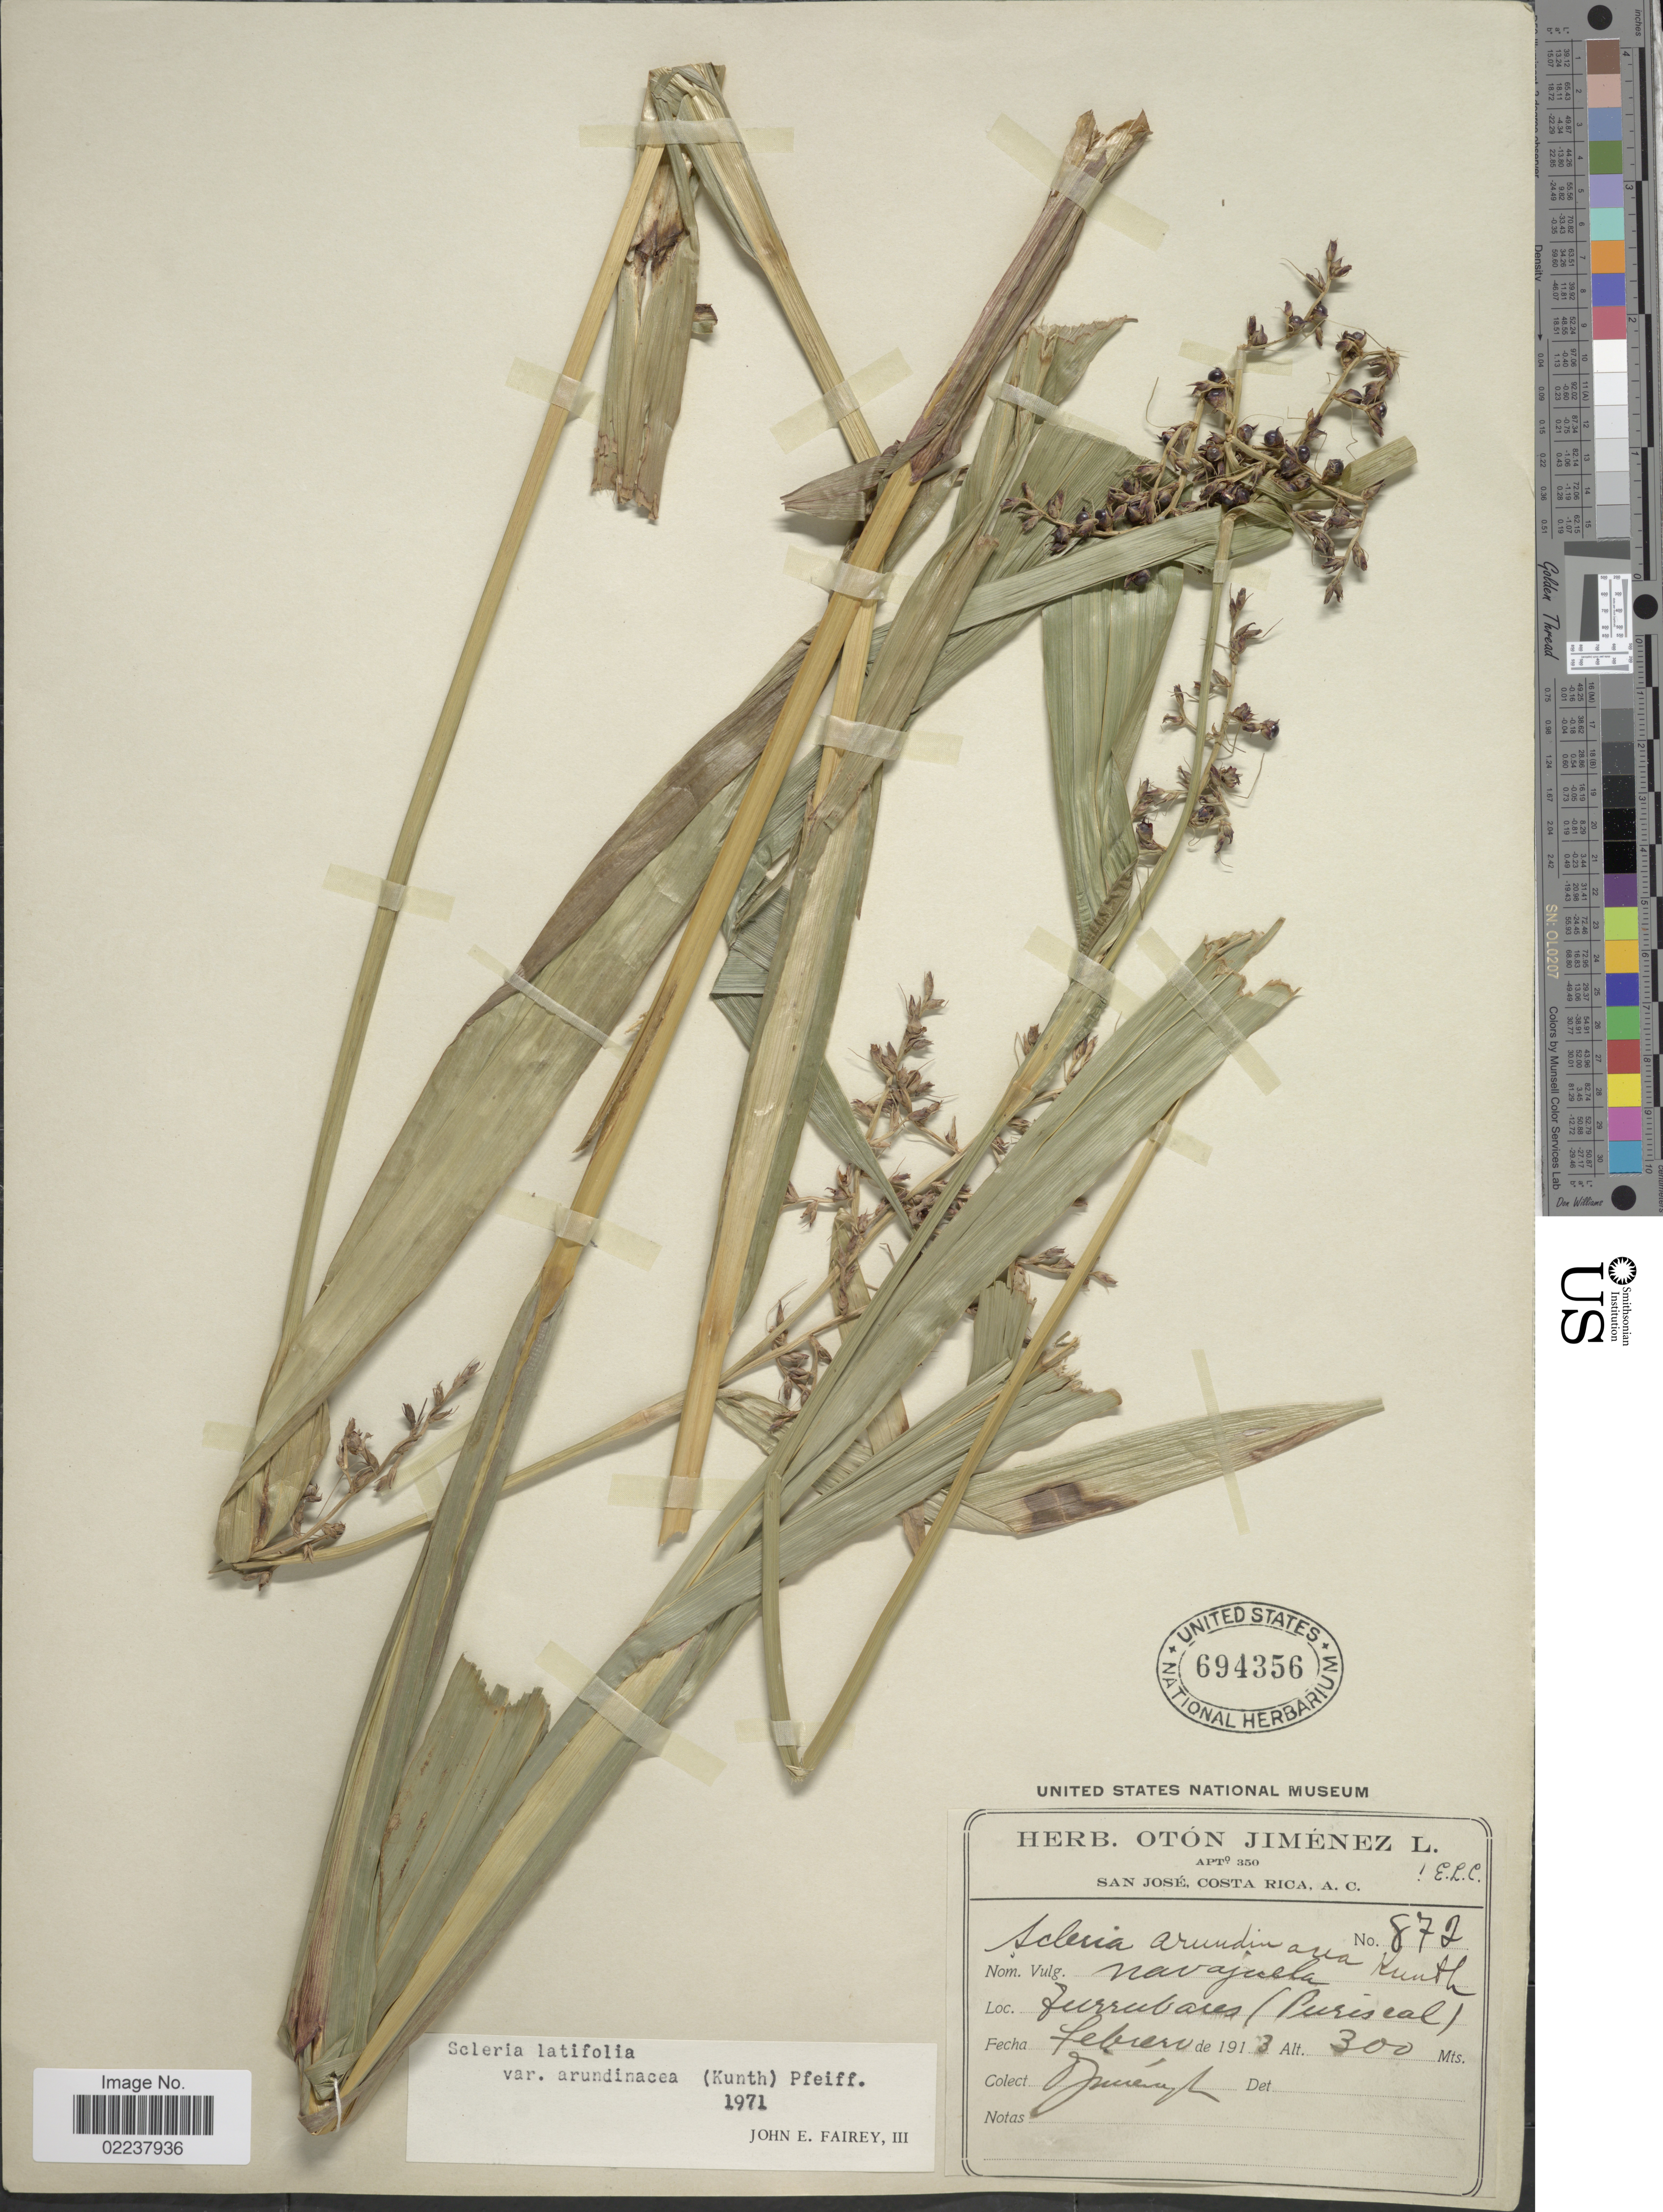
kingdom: Plantae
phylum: Tracheophyta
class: Liliopsida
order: Poales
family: Cyperaceae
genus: Scleria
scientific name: Scleria latifolia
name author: Sw.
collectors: O. Jiménez L.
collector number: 872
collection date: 1913-02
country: Costa Rica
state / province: San José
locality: Turrucares (Puriscal)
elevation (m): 300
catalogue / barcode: US 694356